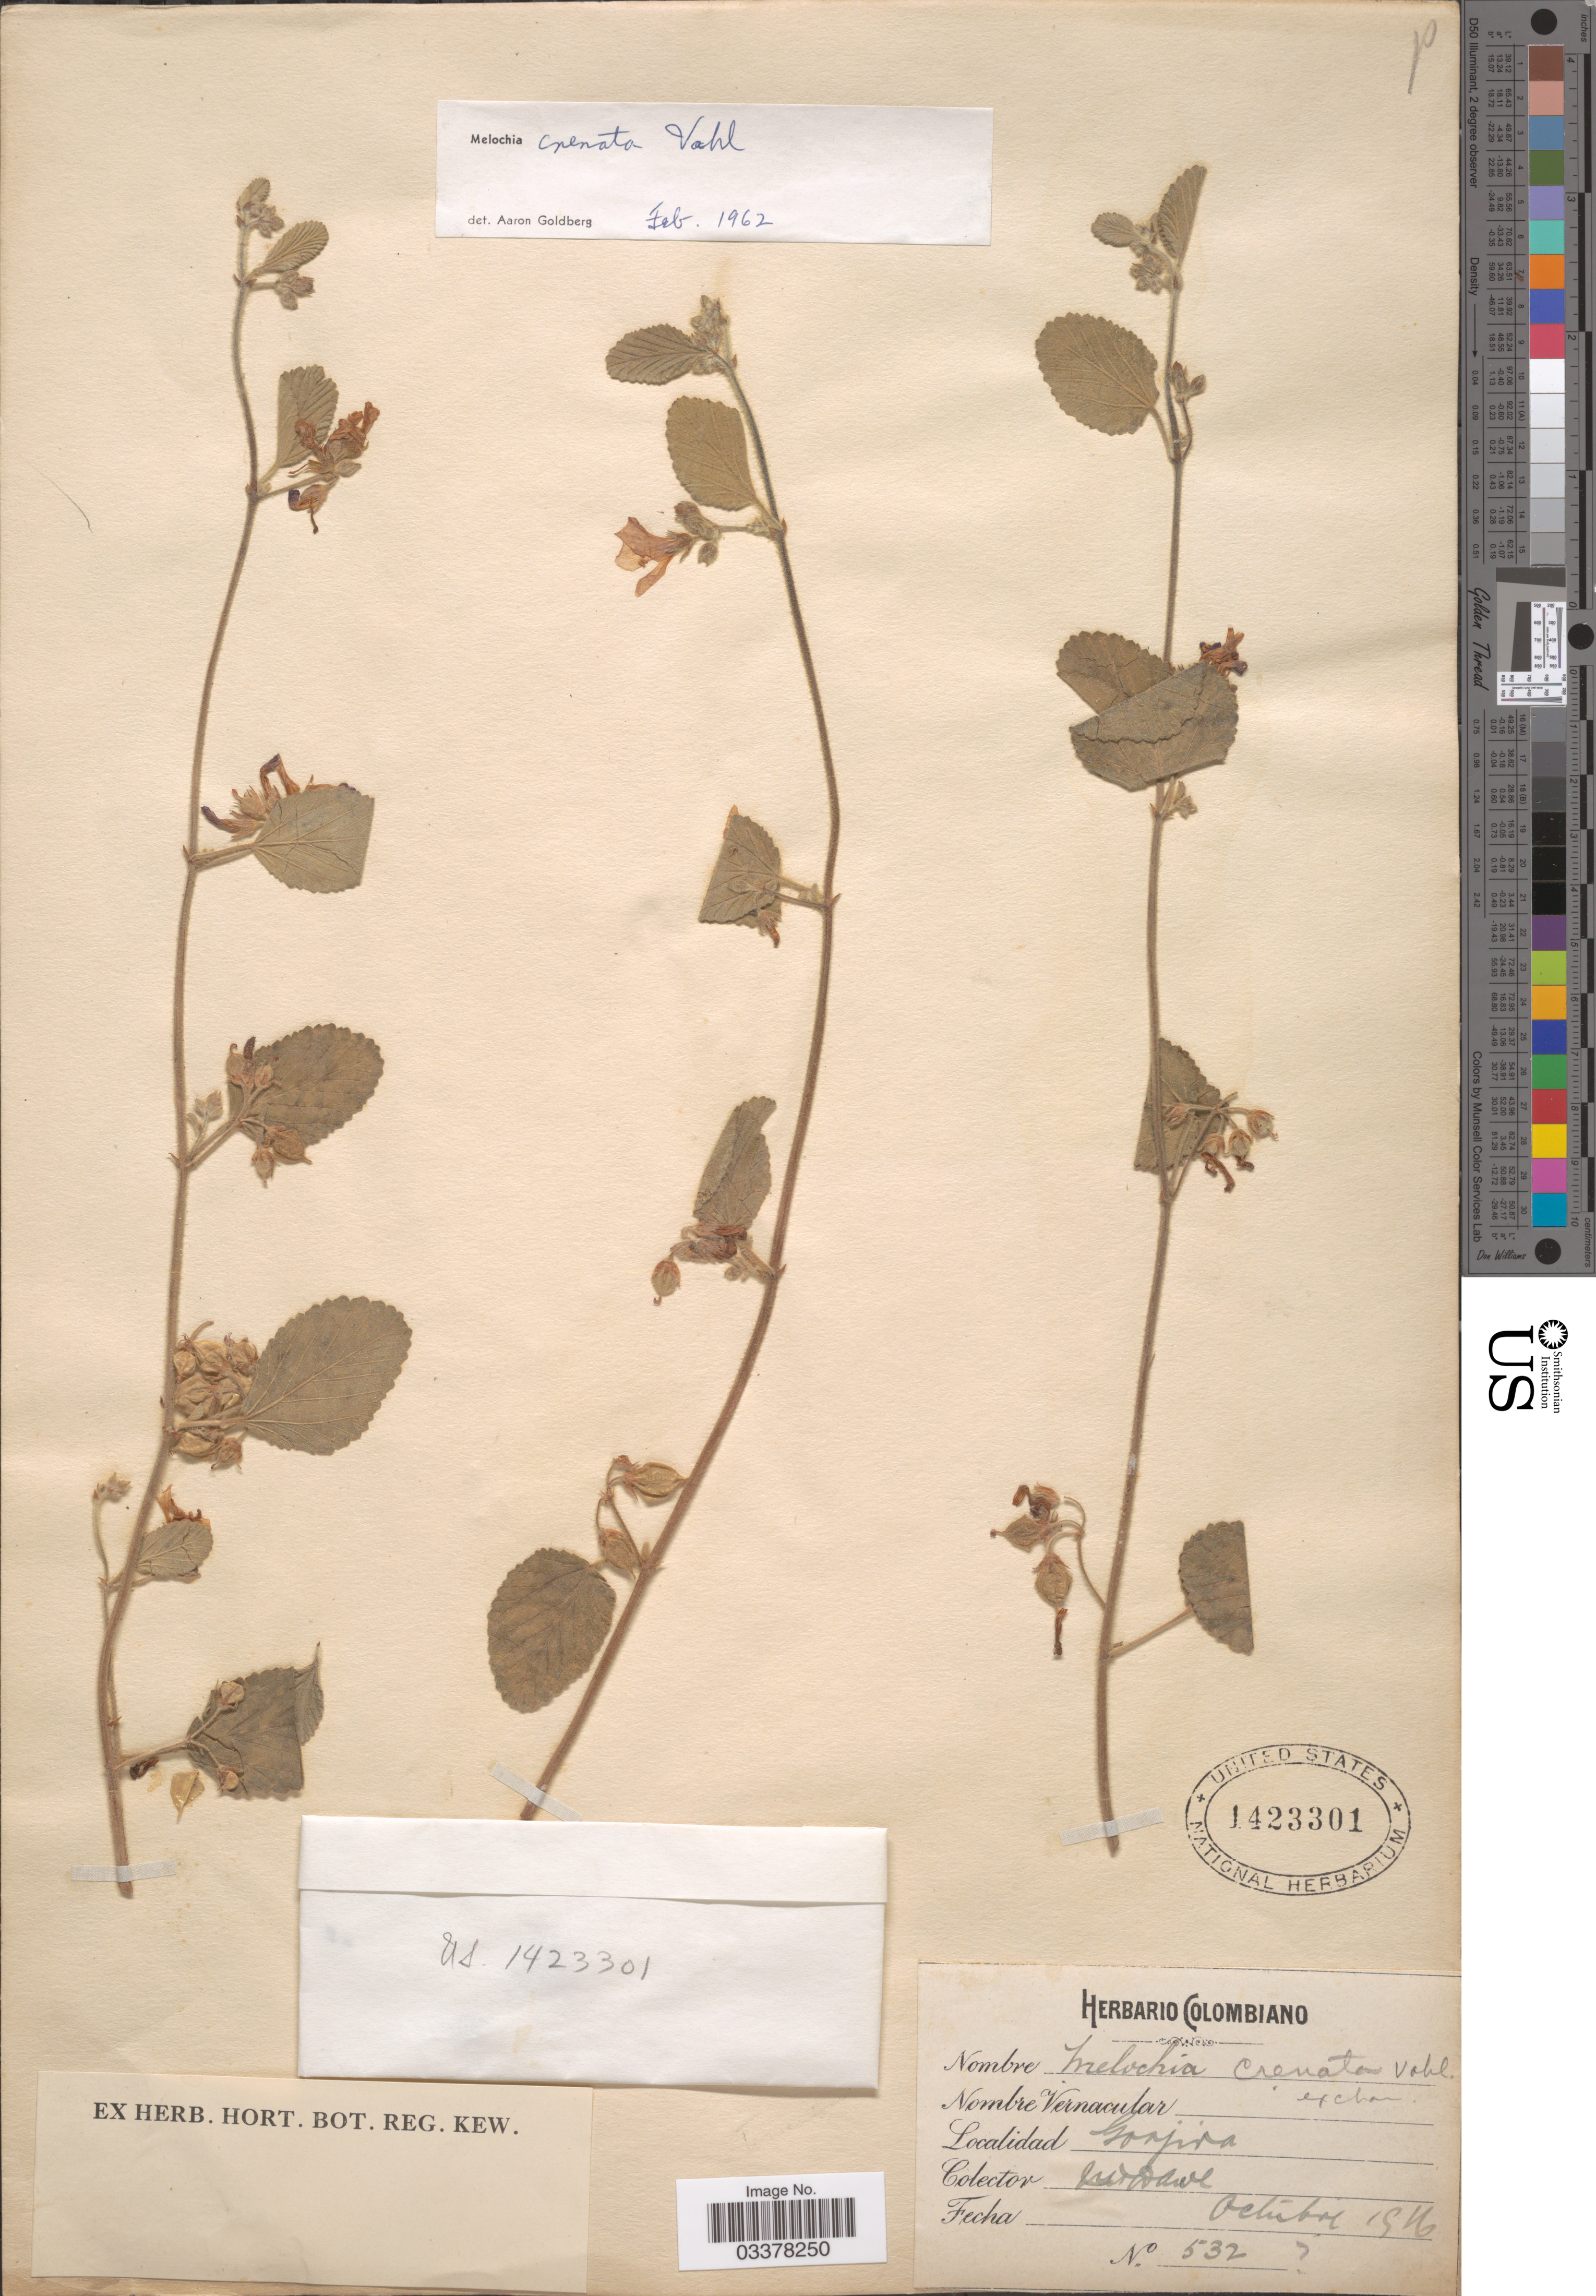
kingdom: Plantae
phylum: Tracheophyta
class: Magnoliopsida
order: Malvales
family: Malvaceae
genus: Melochia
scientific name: Melochia crenata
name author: Vahl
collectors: M. T. Dawe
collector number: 532?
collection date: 1926-10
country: Colombia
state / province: La Guajira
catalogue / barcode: US 1423301